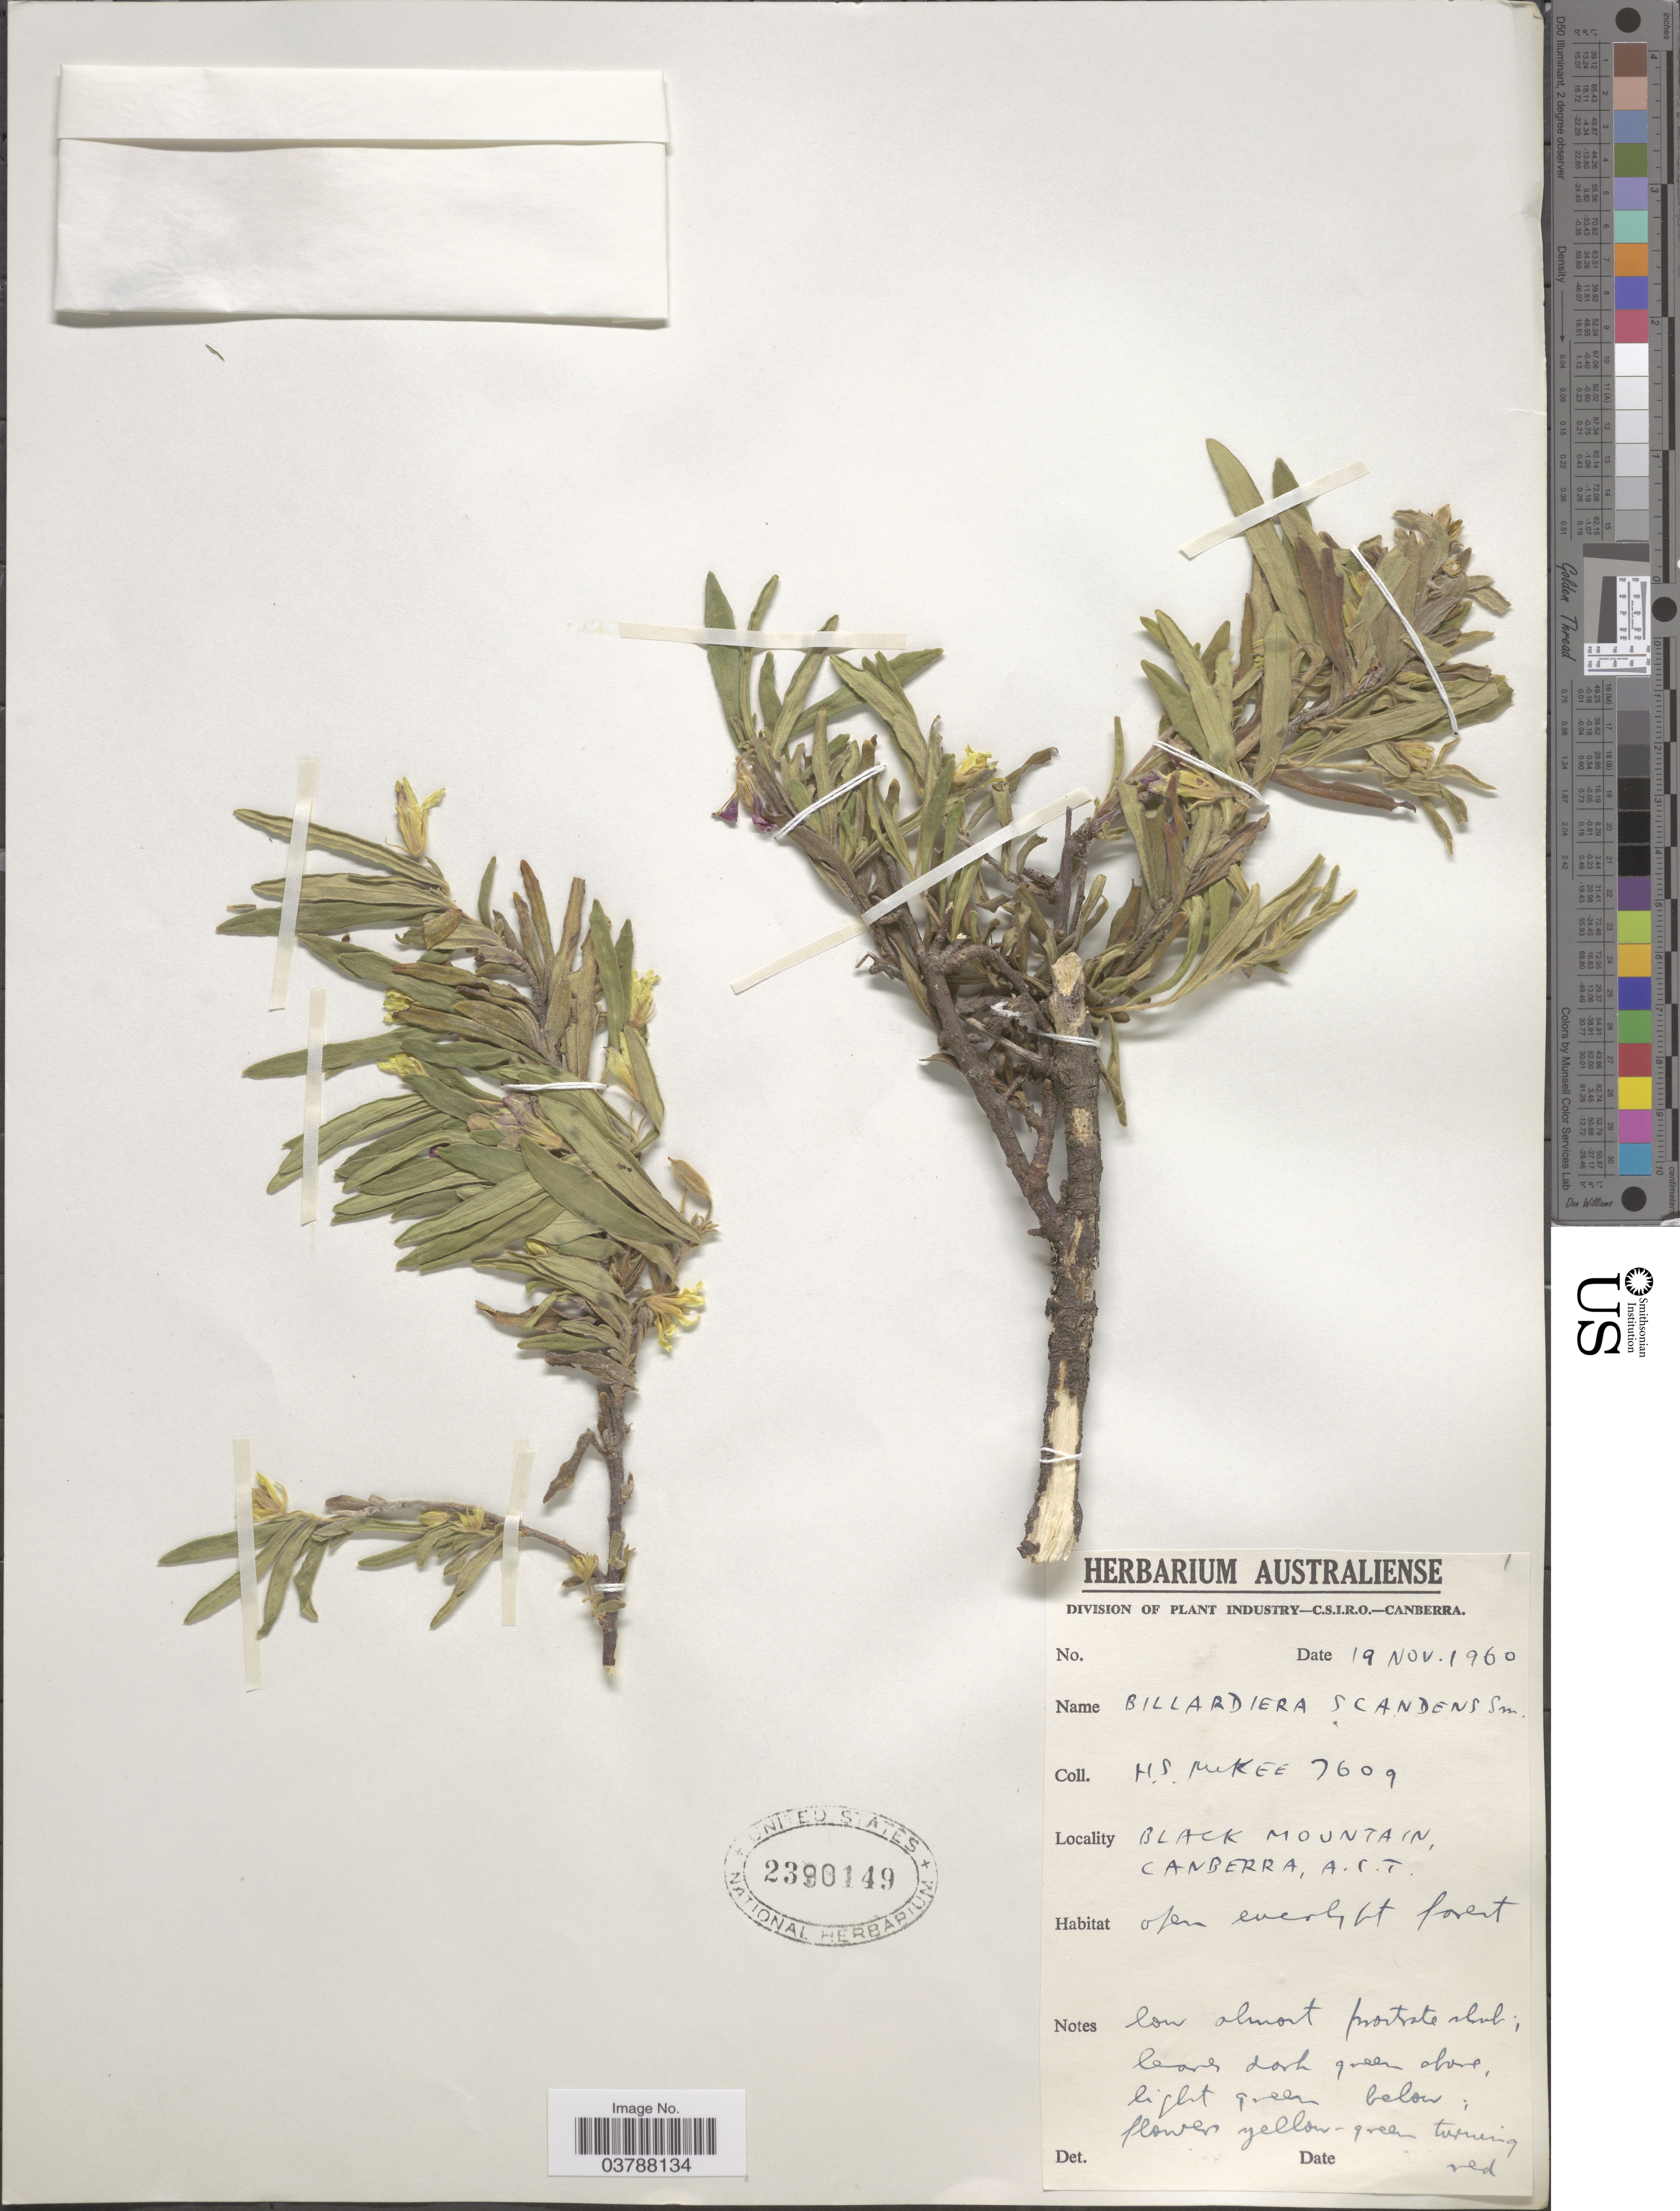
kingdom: Plantae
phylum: Tracheophyta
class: Magnoliopsida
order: Apiales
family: Pittosporaceae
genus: Billardiera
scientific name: Billardiera scandens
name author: Sm.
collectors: H. S. McKee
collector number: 7609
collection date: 1960-11-19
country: Australia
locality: Black Mountain, Canberra, A.S.T.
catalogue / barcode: US 2390149